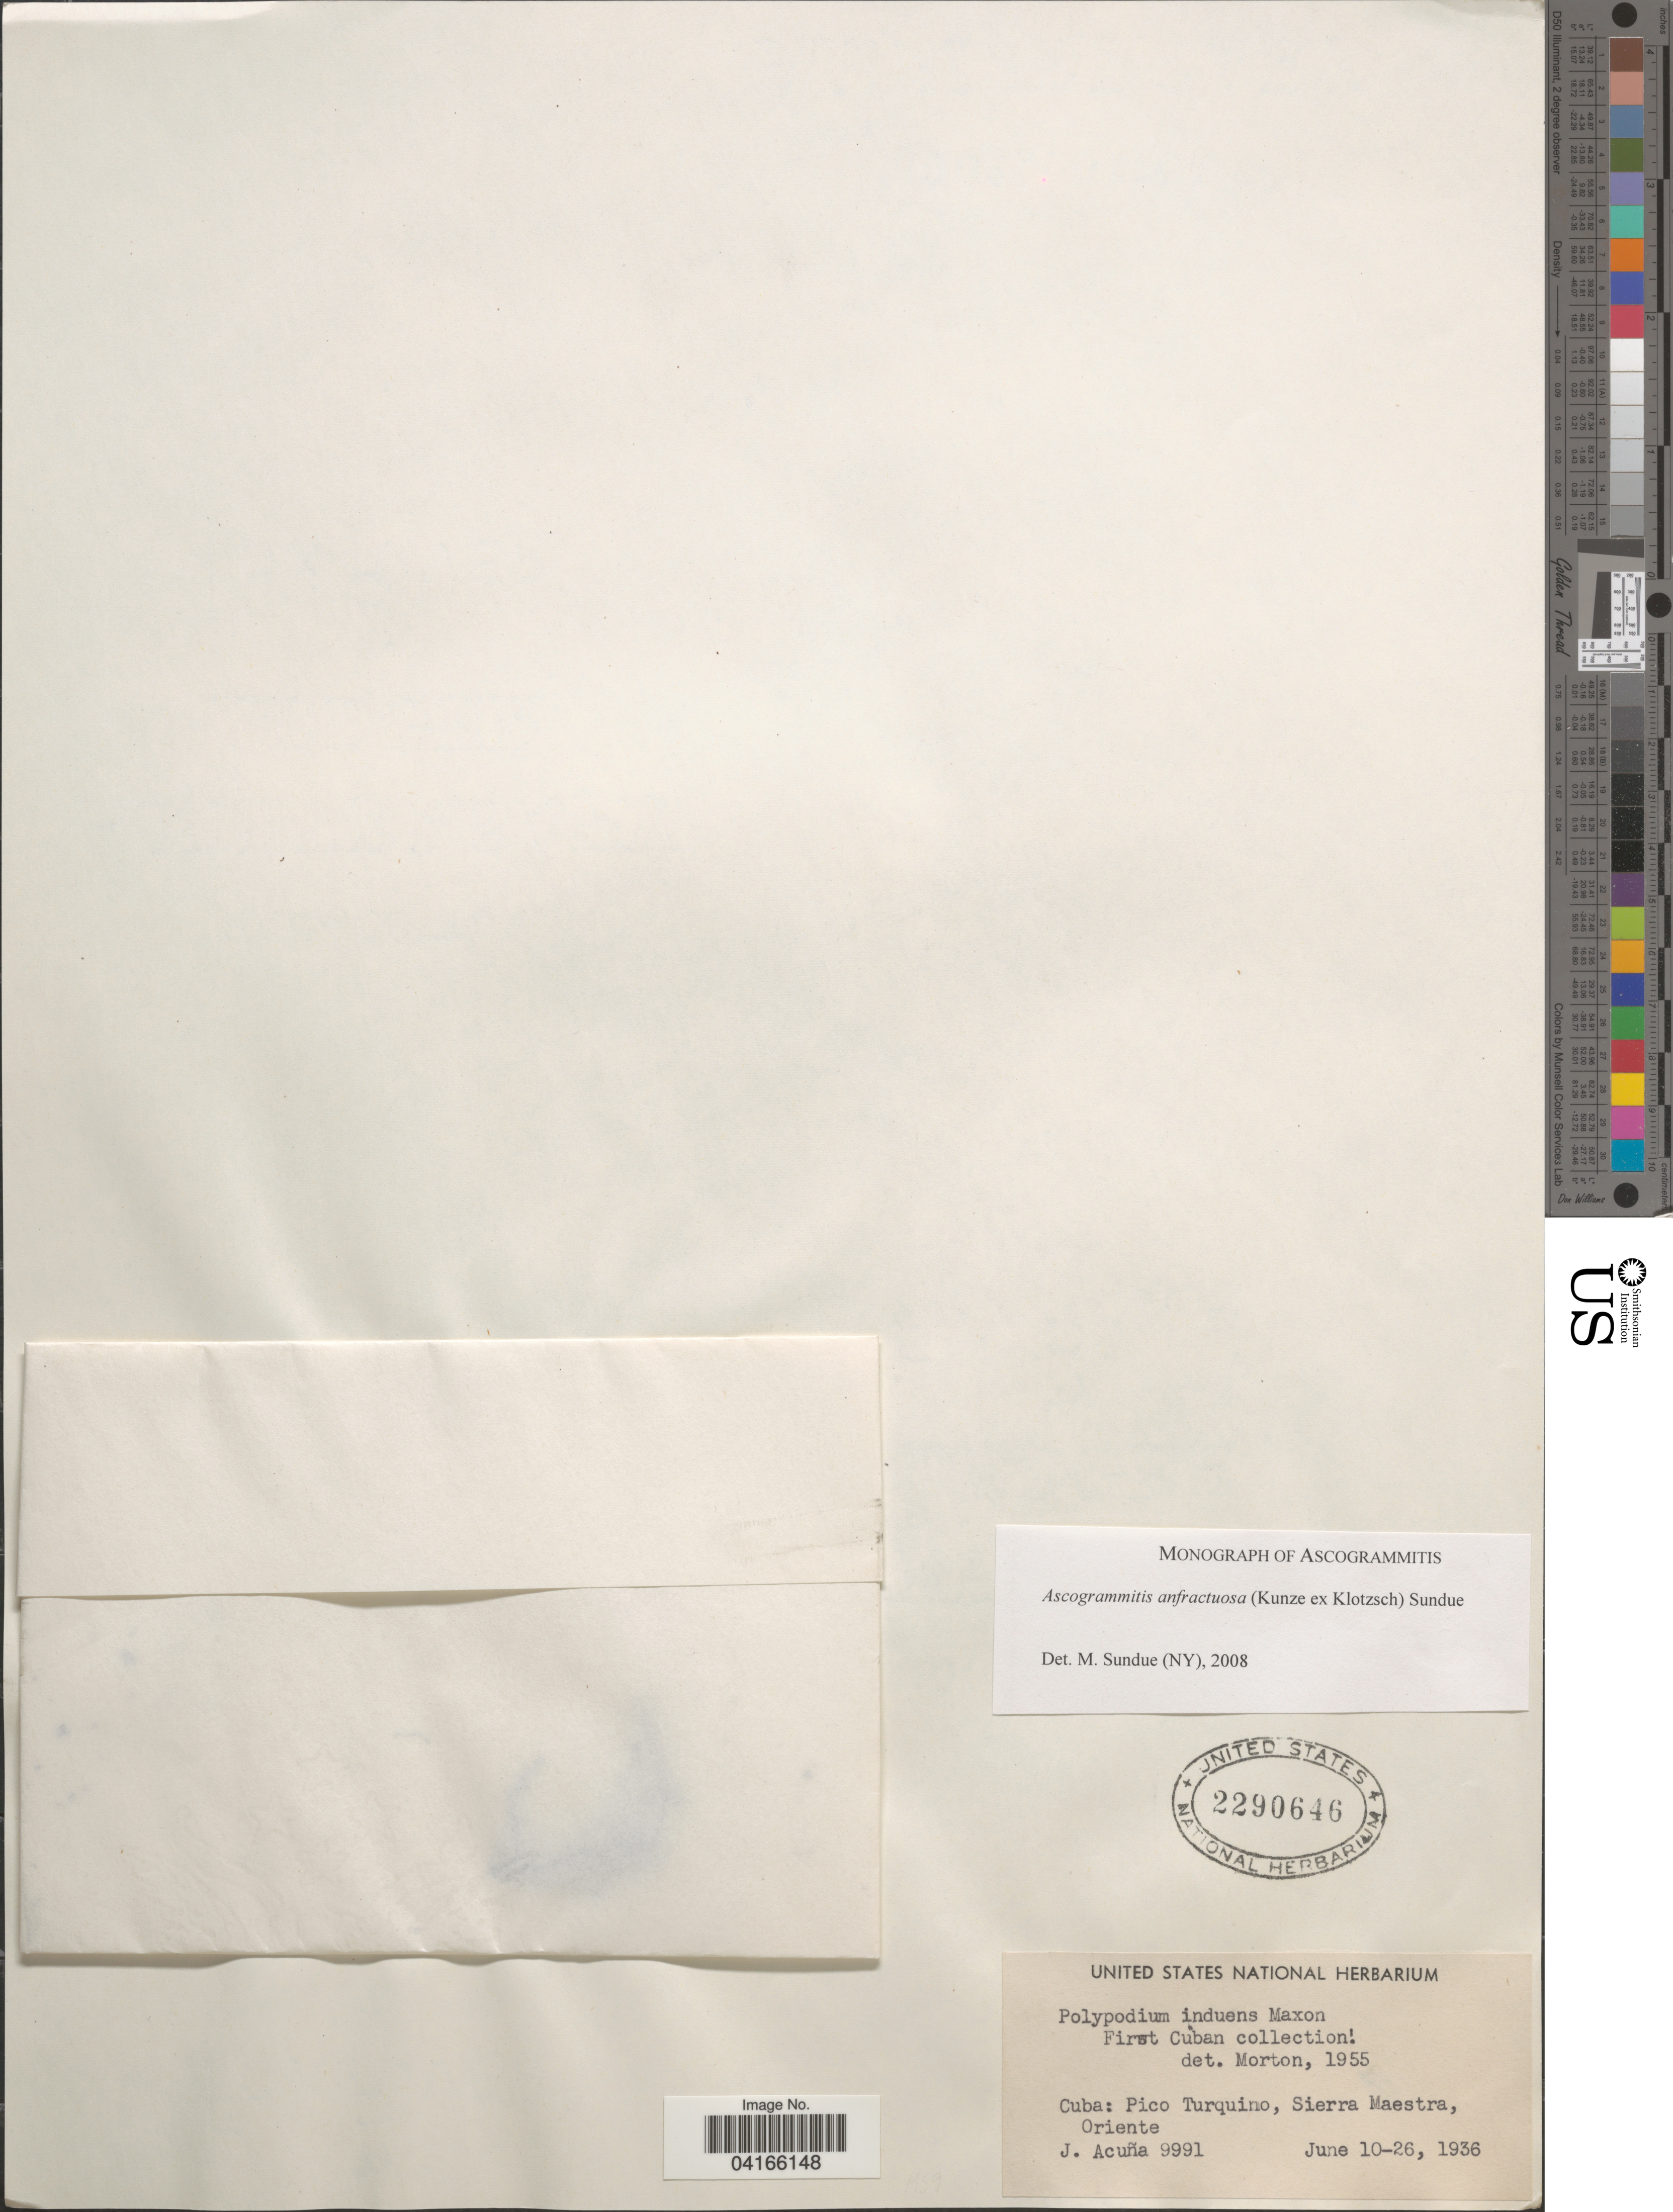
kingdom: Plantae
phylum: Tracheophyta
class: Polypodiopsida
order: Polypodiales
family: Polypodiaceae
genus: Ascogrammitis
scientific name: Ascogrammitis anfractuosa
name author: (Kunze ex Klotzsch) Sundue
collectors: J. Acuña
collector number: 9991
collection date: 1936-06-10/1936-06-26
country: Cuba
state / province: Oriente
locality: Pico Turquino, Sierra Maestra.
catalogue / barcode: US 2290646